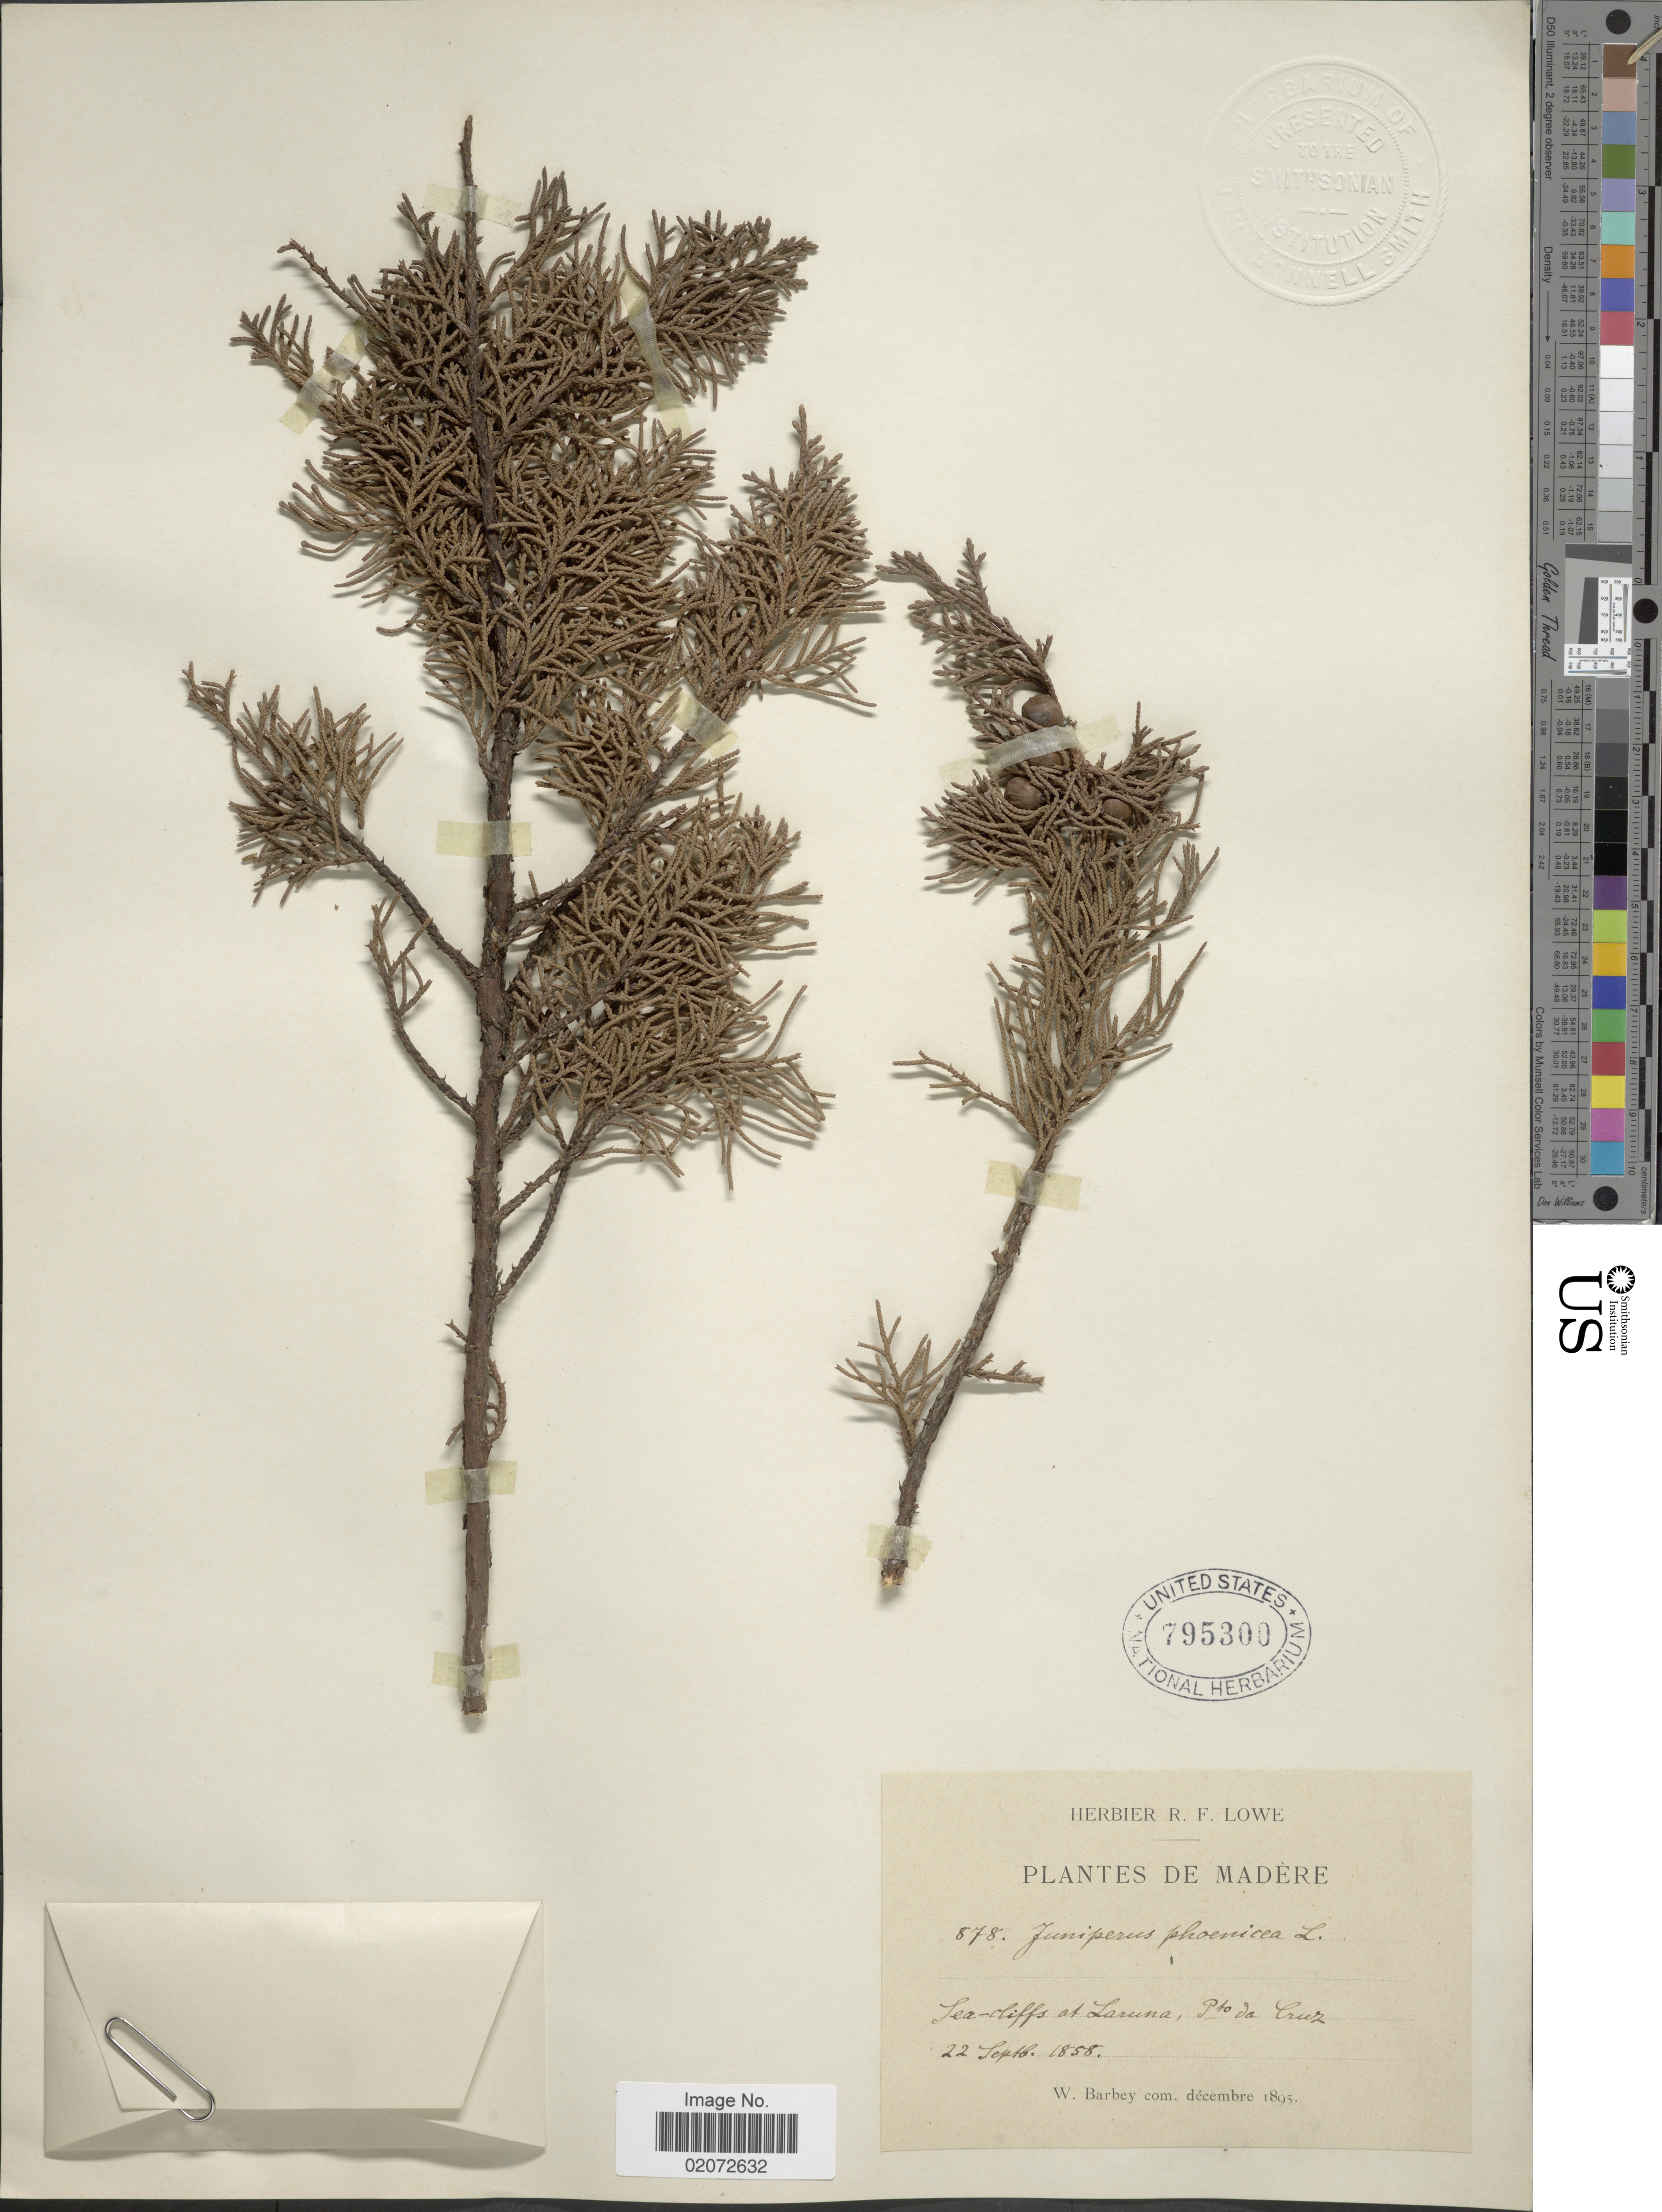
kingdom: Plantae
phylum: Tracheophyta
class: Pinopsida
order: Pinales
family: Cupressaceae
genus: Juniperus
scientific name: Juniperus phoenicea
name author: L.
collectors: ex herb. R. F. Lowe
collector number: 878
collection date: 1858-09-22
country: Portugal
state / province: Madeira (Aut. Reg.)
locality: De Madere. Sea-cliffs at Laruna, Pto. da Cruz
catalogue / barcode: US 795300